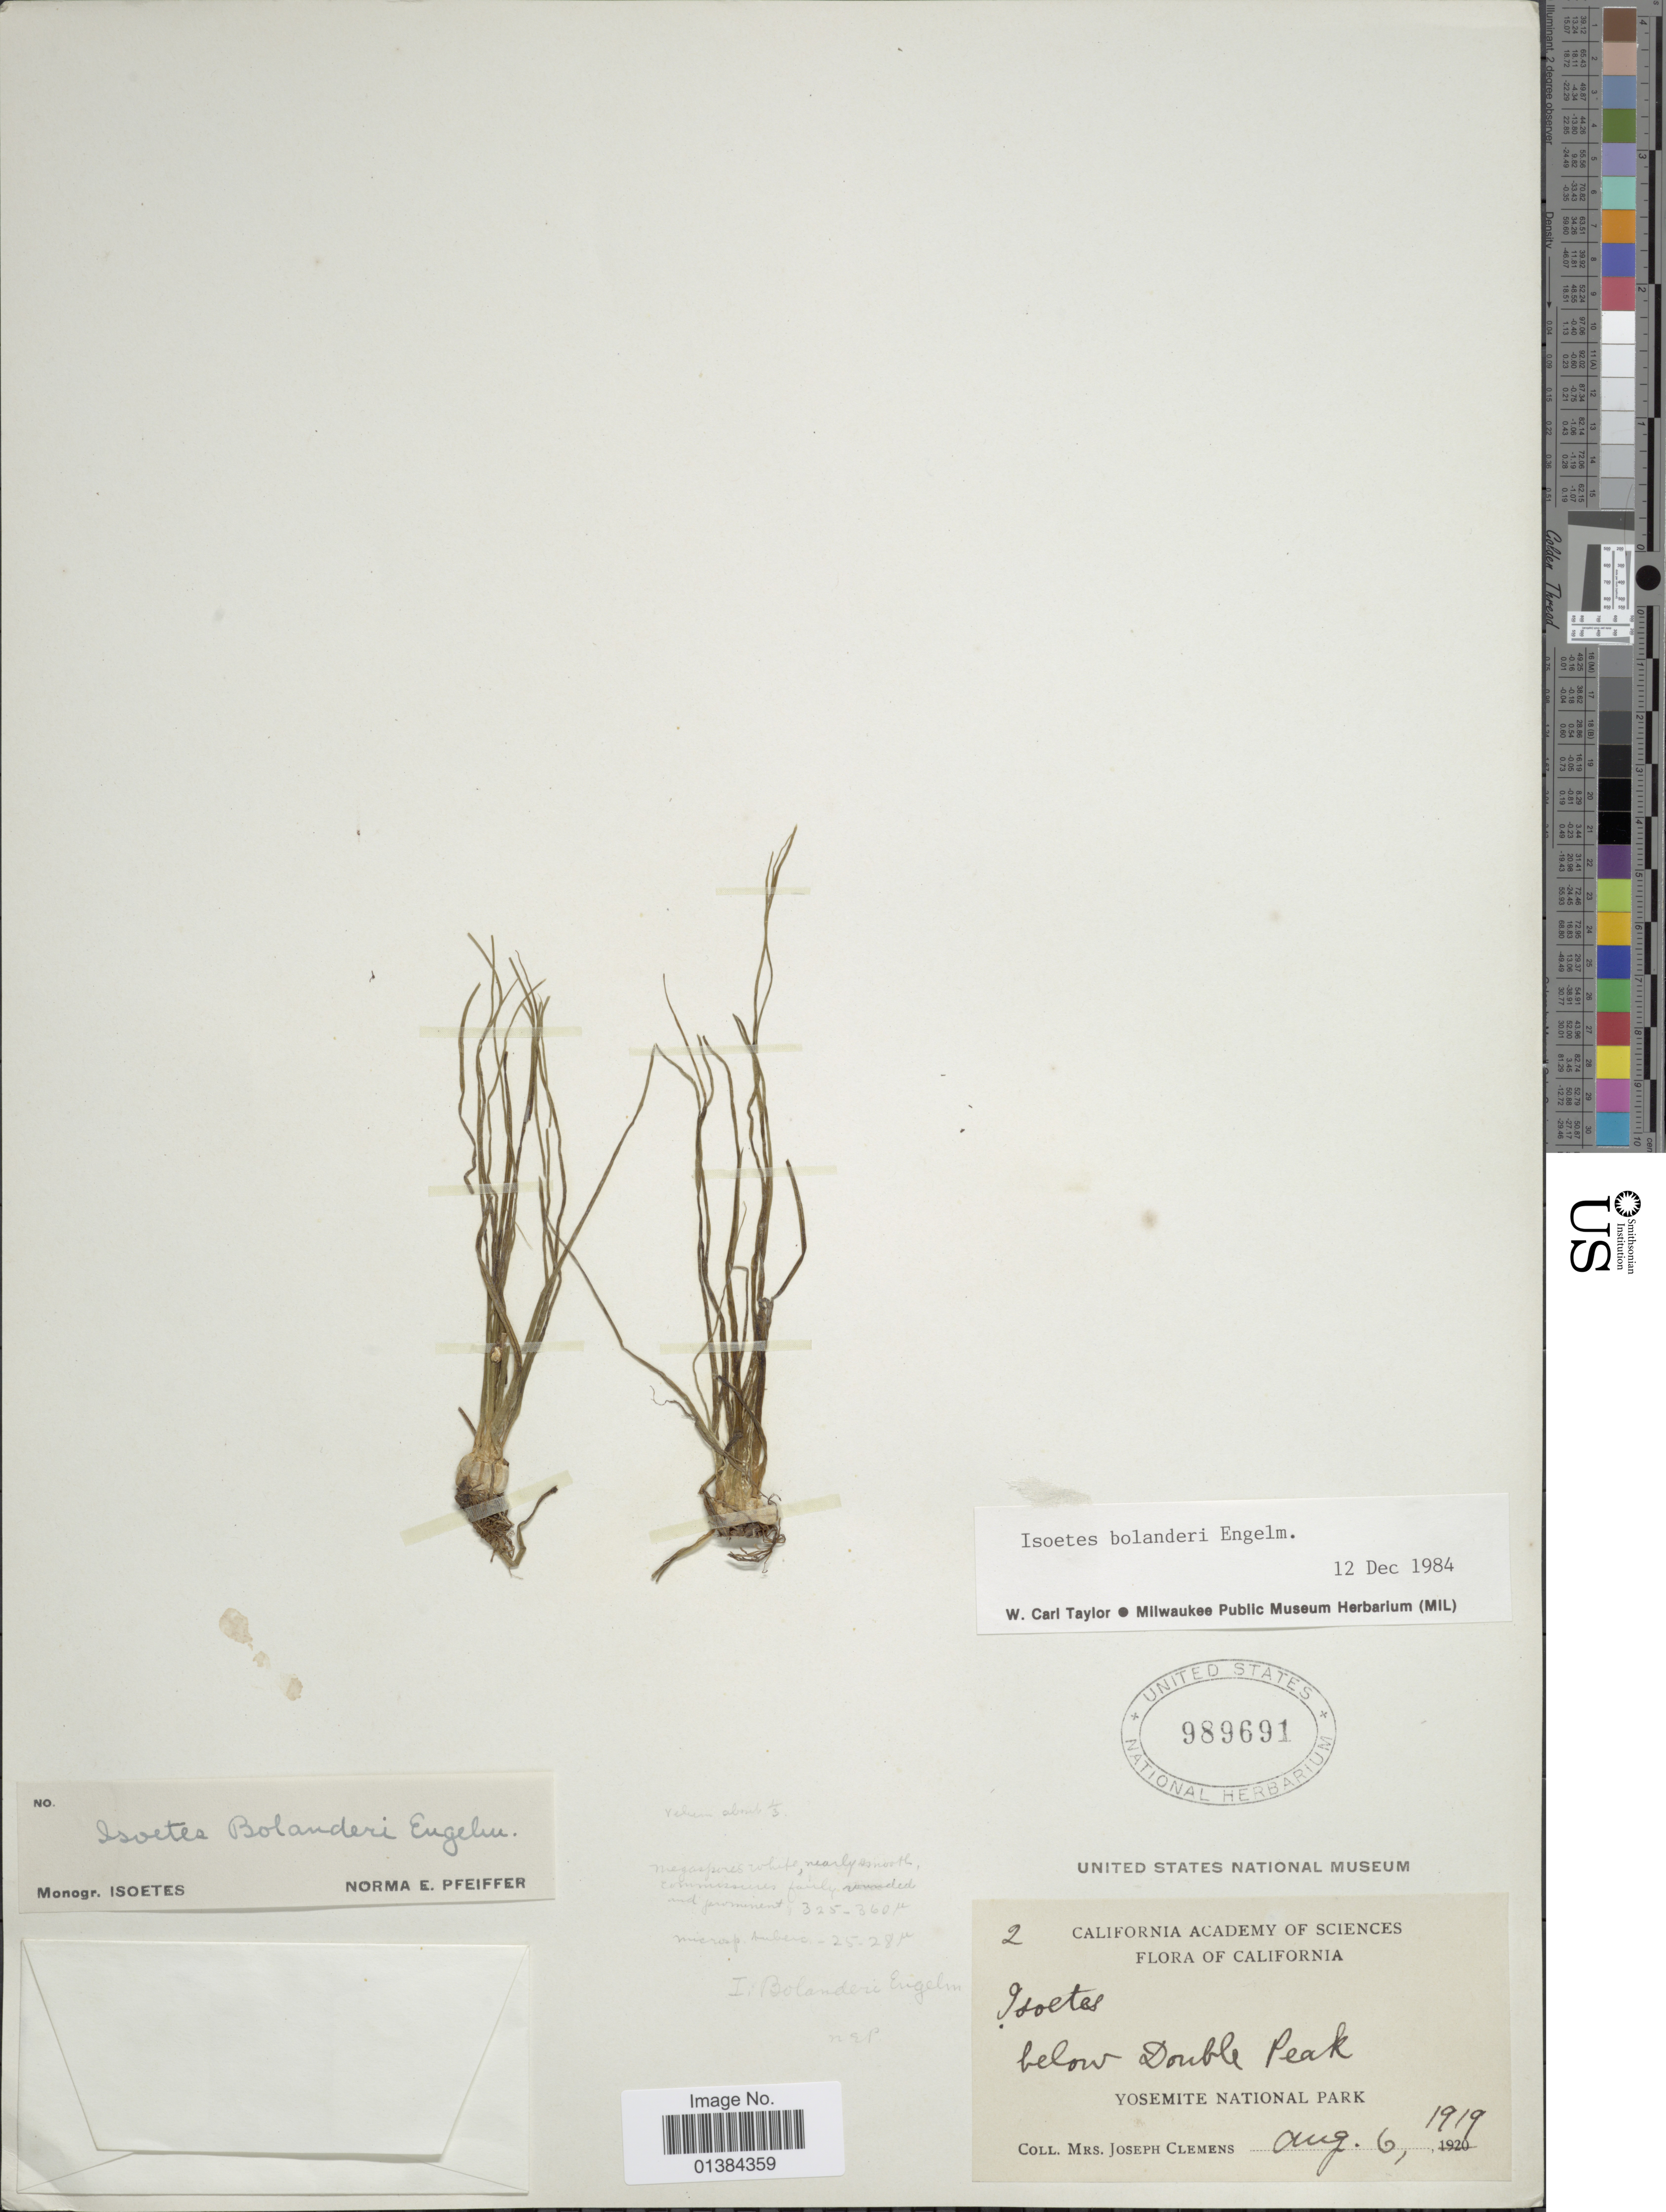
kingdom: Plantae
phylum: Tracheophyta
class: Lycopodiopsida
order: Isoetales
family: Isoetaceae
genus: Isoetes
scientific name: Isoetes bolanderi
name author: Engelm.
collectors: J. Clemens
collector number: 2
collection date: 1919-08-06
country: United States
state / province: California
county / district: Mariposa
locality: Below Double Peak. Yosemite National Park.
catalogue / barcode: US 989691